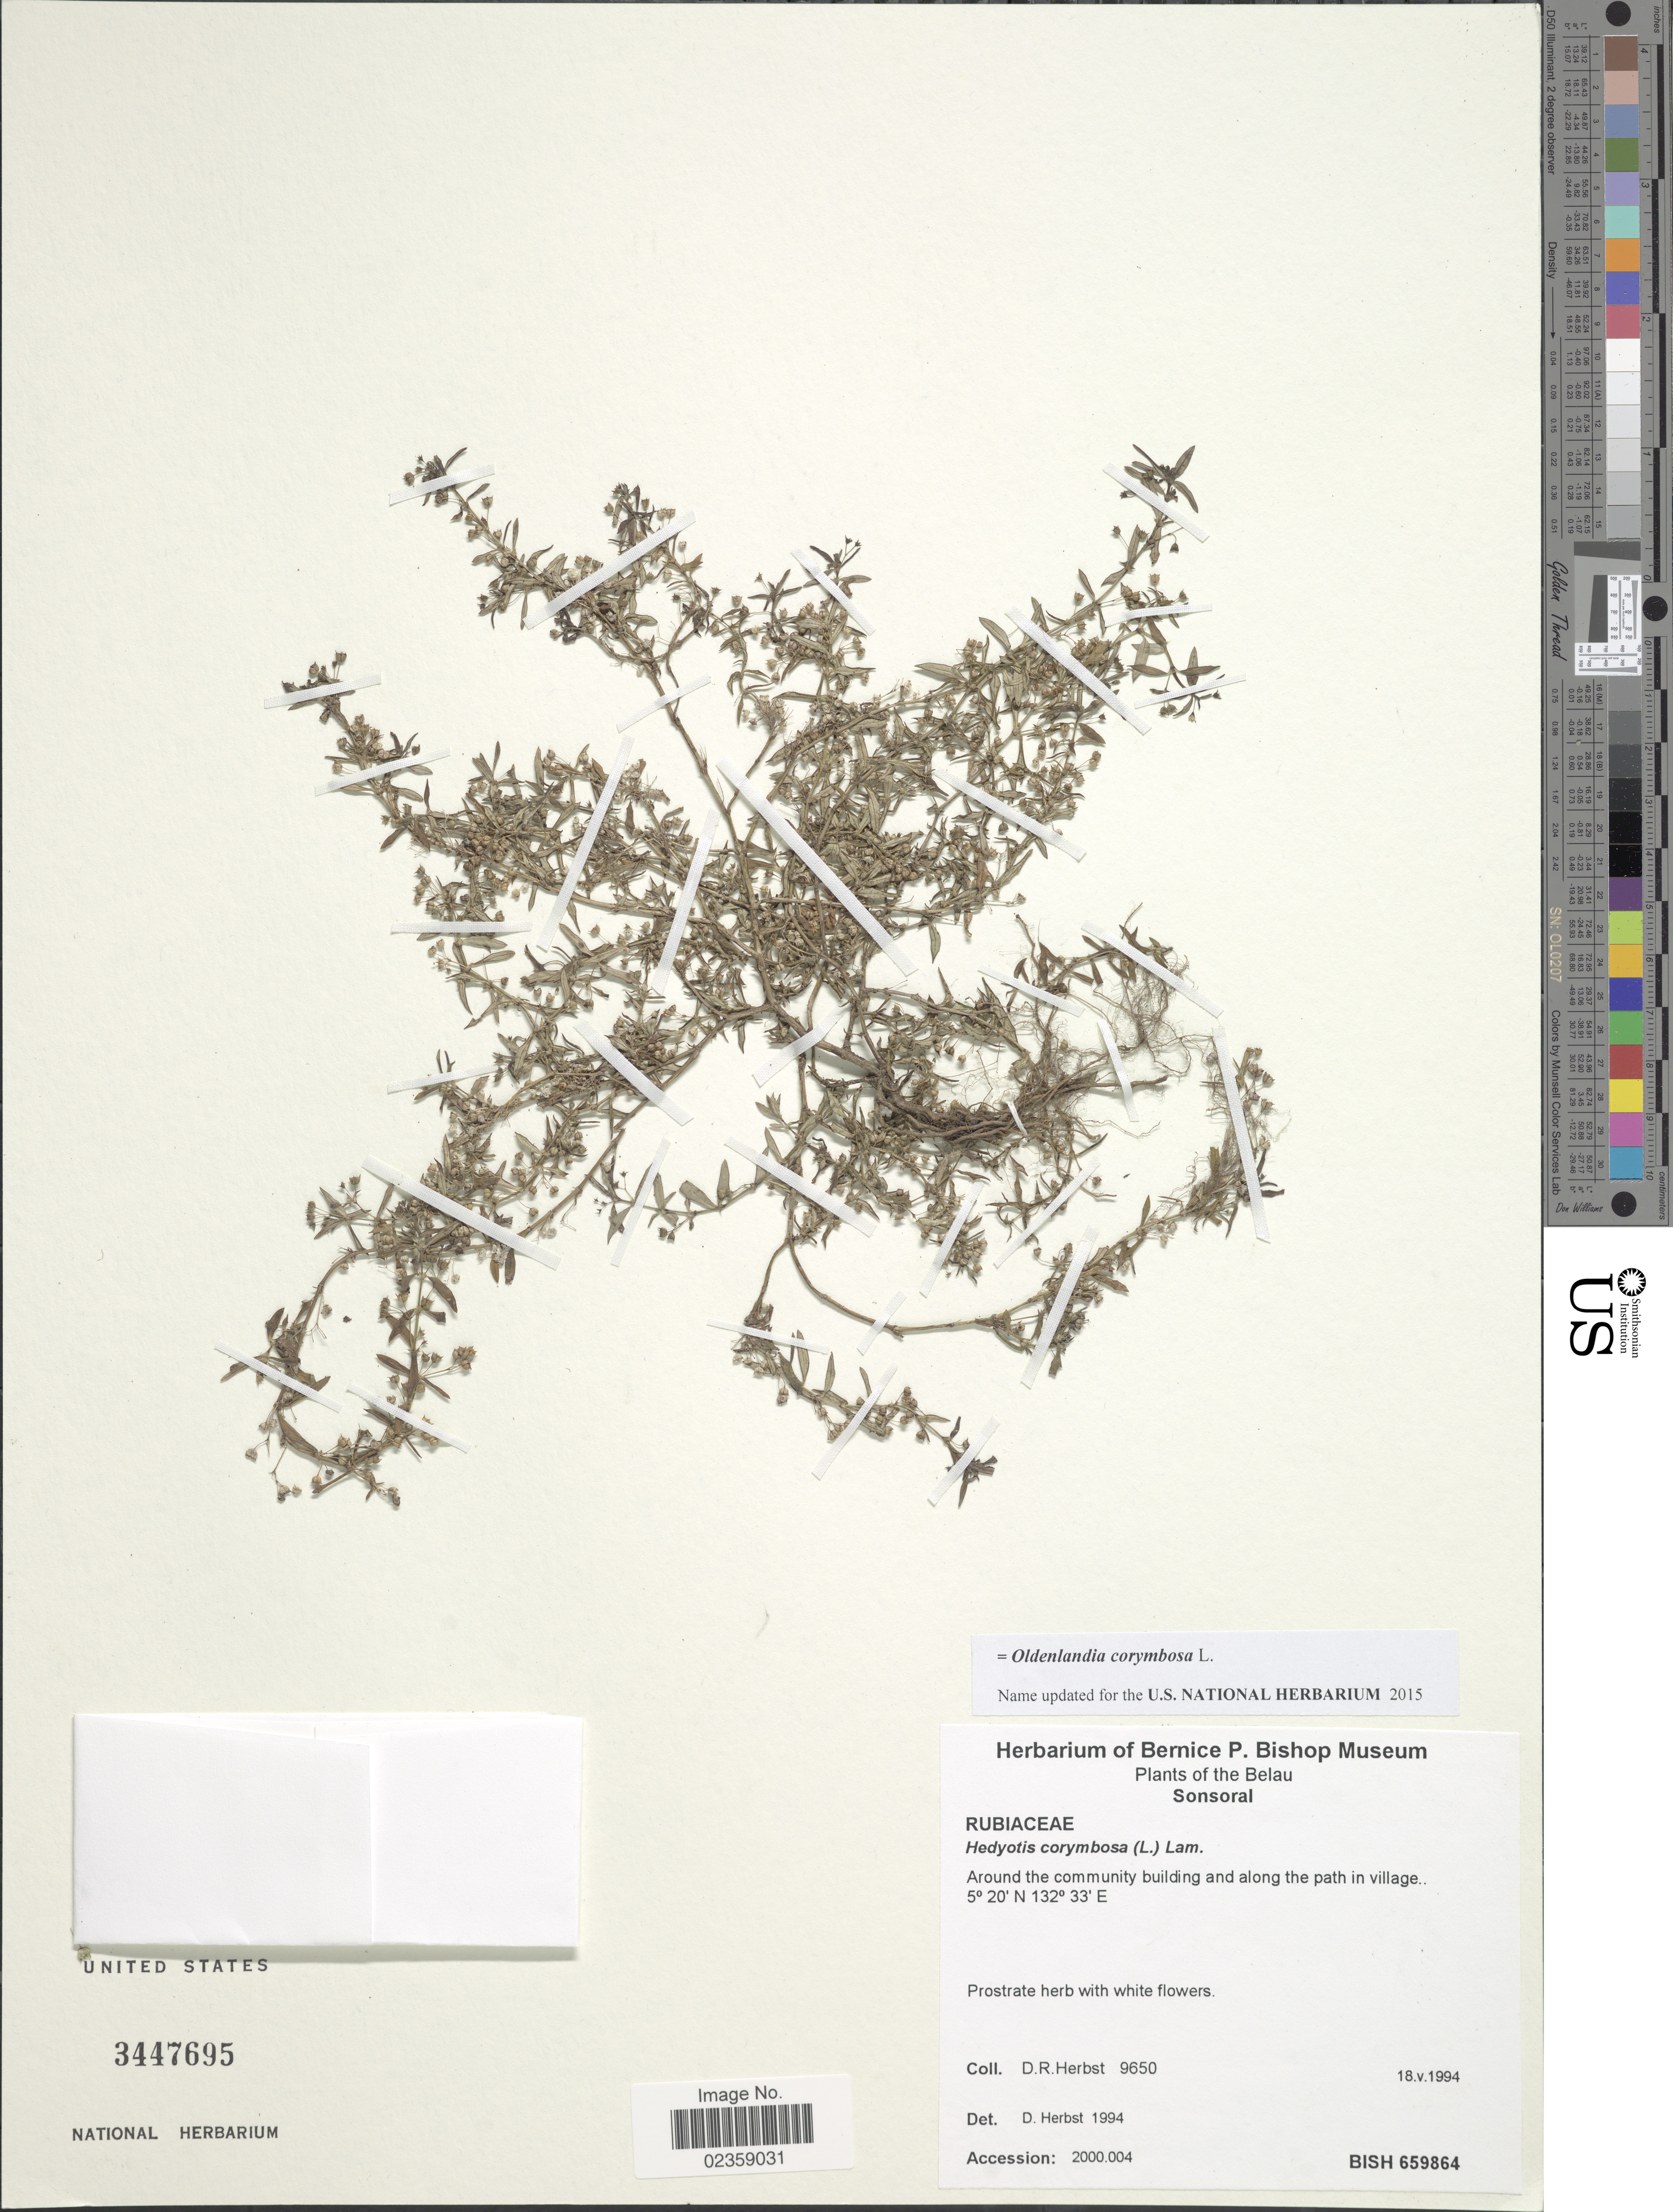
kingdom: Plantae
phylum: Tracheophyta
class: Magnoliopsida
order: Gentianales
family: Rubiaceae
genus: Oldenlandia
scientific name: Oldenlandia corymbosa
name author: L.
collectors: D. R. Herbst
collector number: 9650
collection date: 1994-05-18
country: Palau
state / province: Belau Outliers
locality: Sonsoral. Around the community building and along the path in village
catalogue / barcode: US 3447695